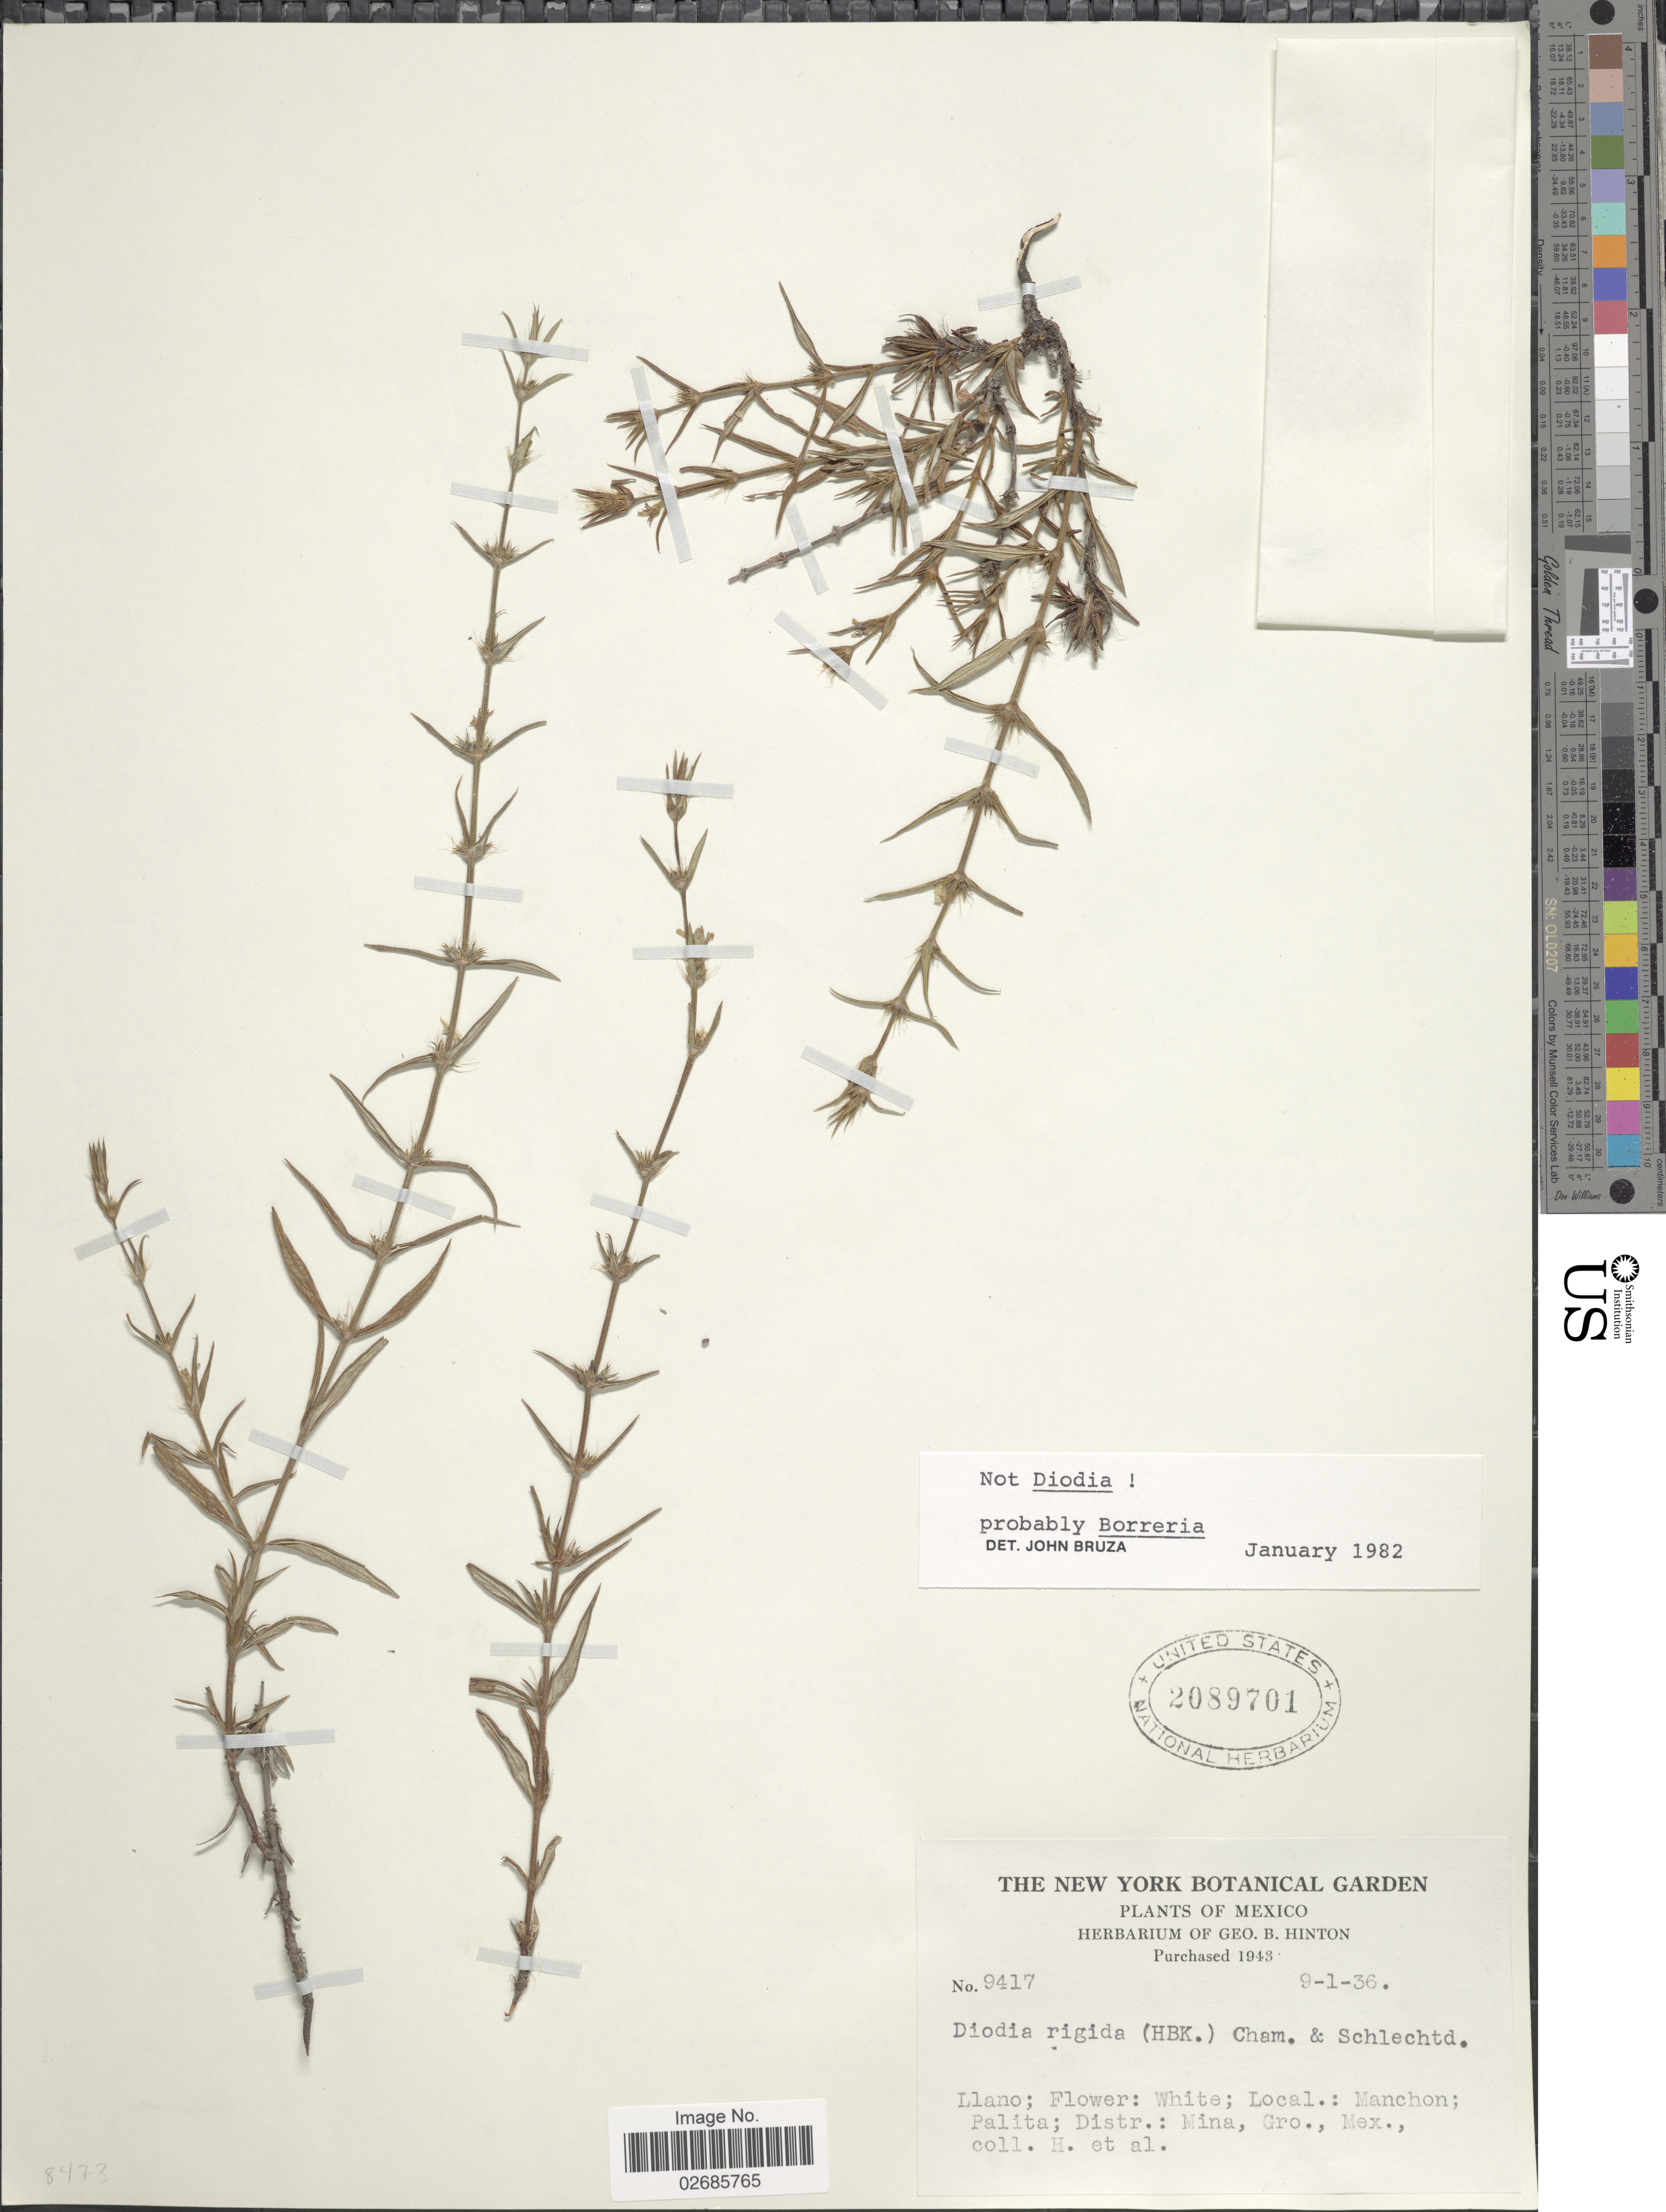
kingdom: Plantae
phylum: Tracheophyta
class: Magnoliopsida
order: Gentianales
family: Rubiaceae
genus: Borreria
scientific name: Borreria sp.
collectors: G. B. Hinton & et al.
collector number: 9417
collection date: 1936-01-09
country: Mexico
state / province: Guerrero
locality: Manchon; Palita; Dsitr.: Mina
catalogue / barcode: US 2089701